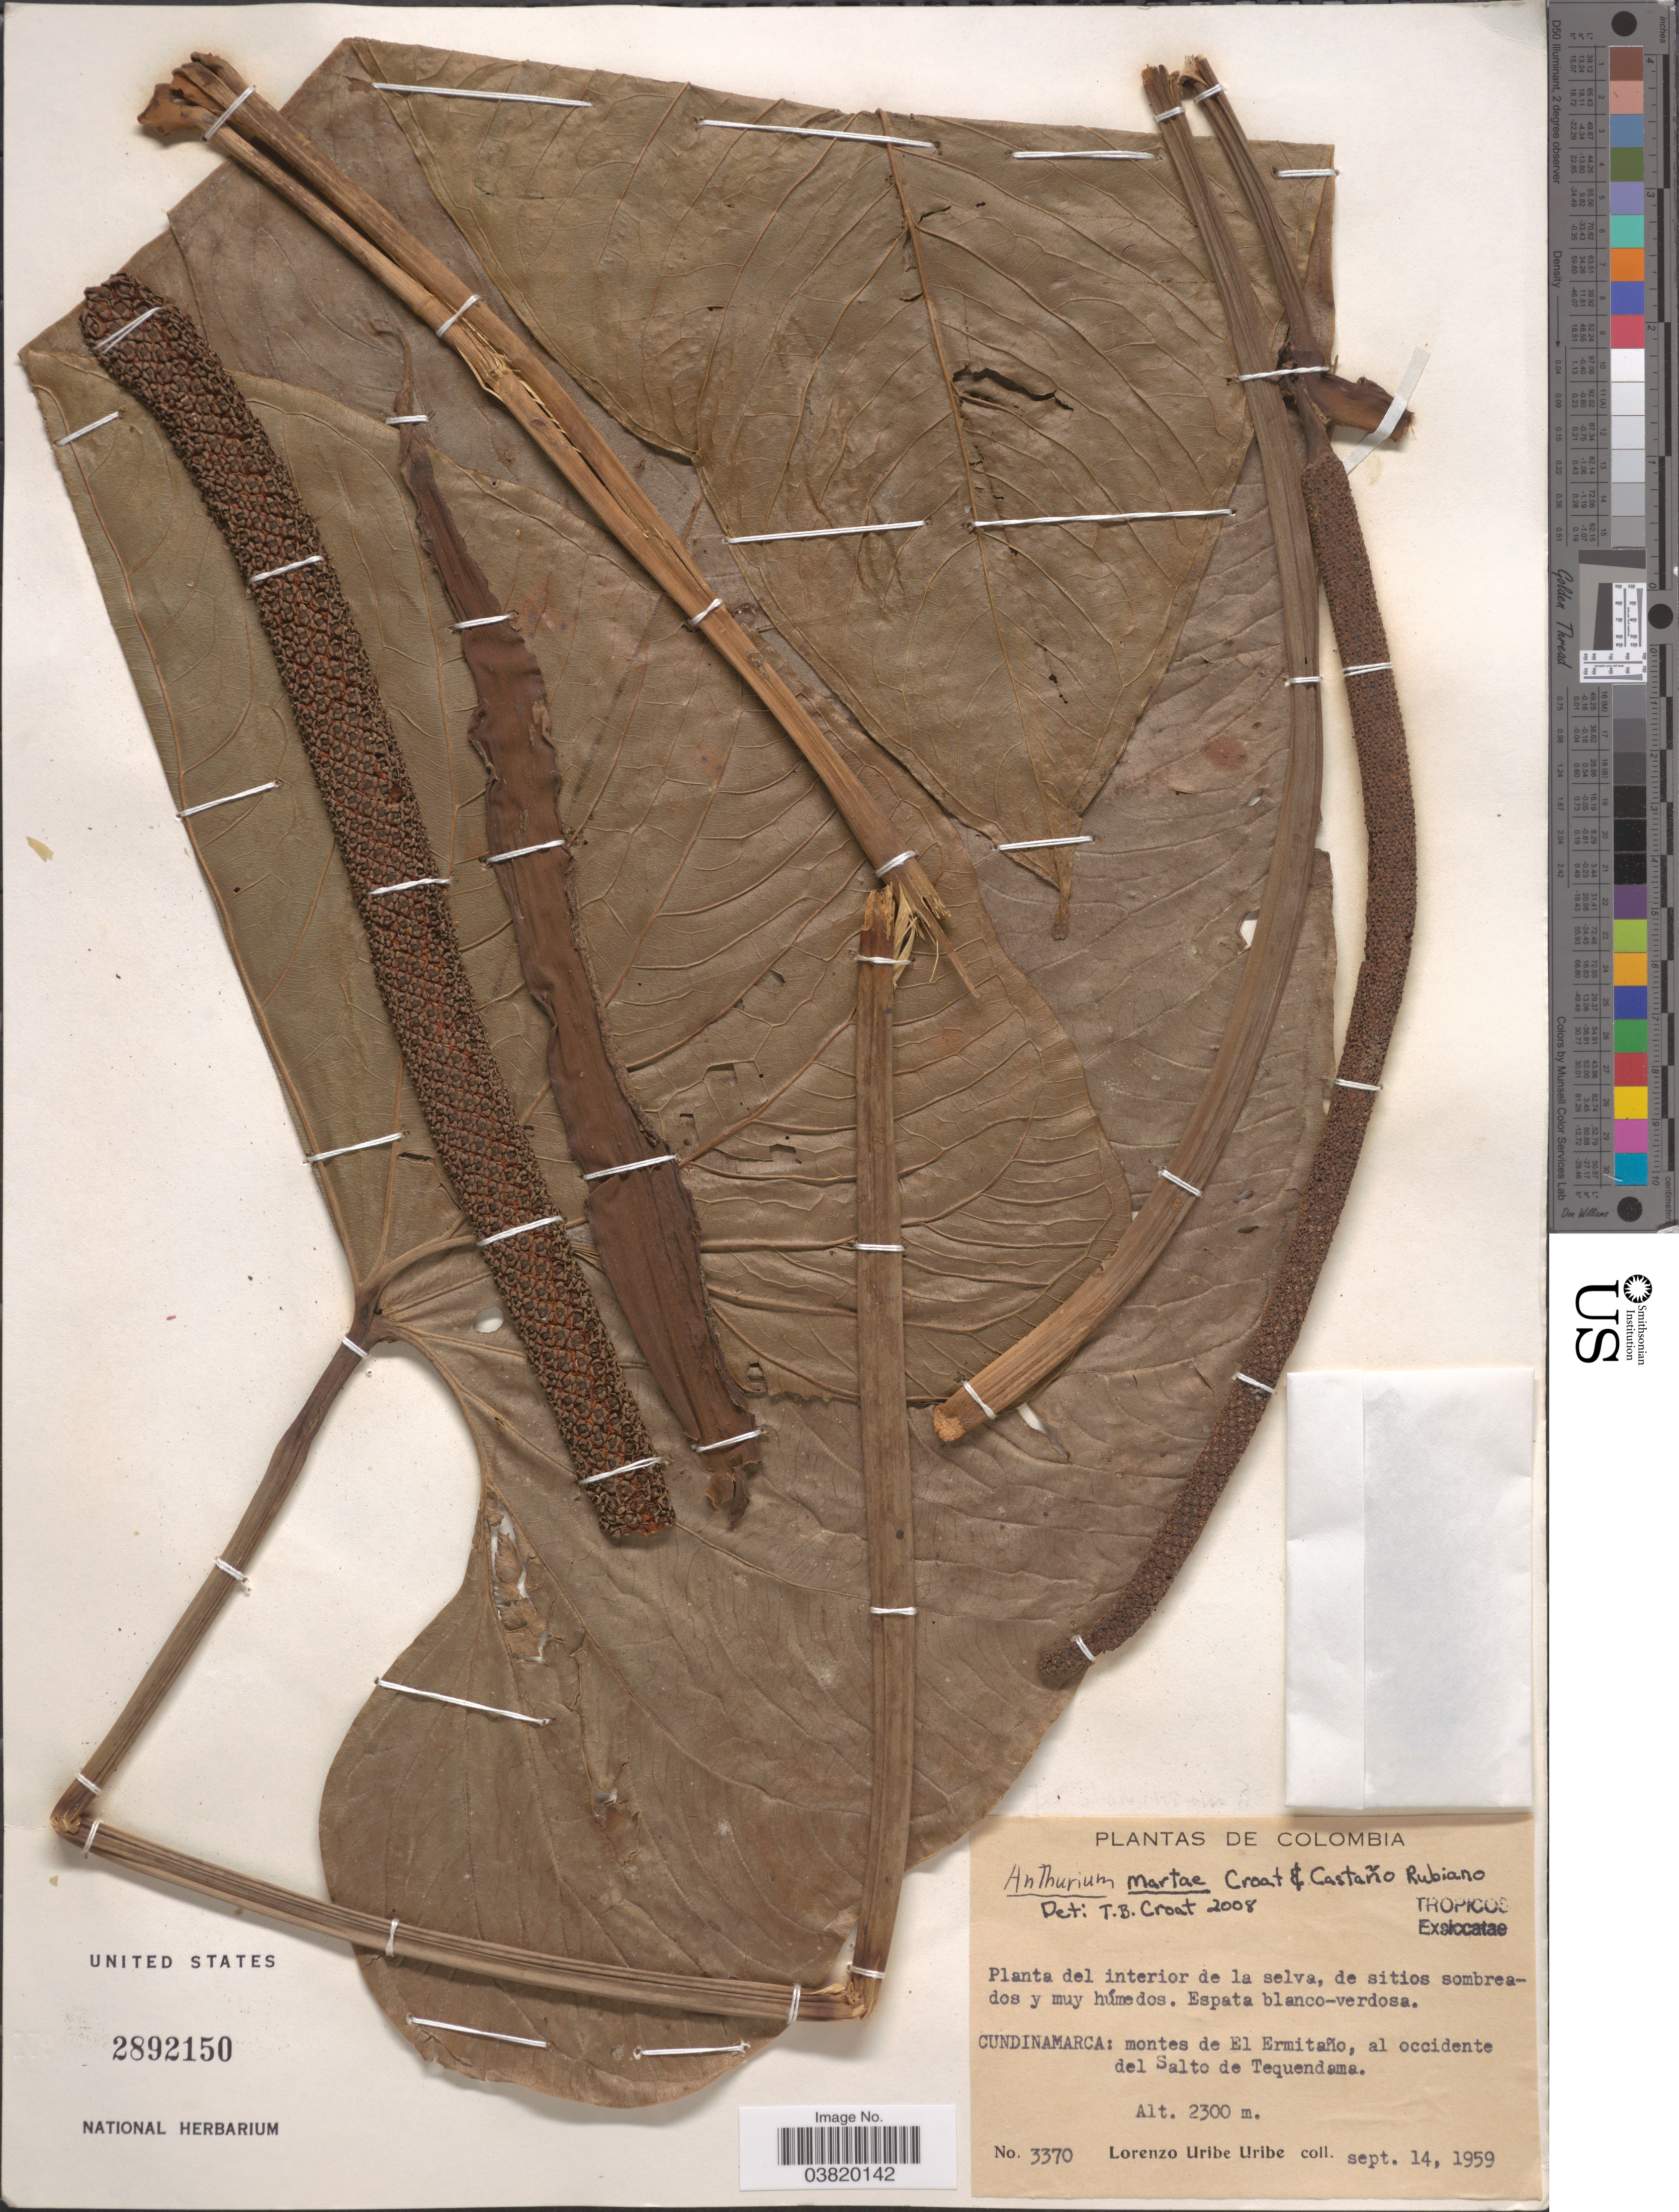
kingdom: Plantae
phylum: Tracheophyta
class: Liliopsida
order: Alismatales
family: Araceae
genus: Anthurium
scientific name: Anthurium martae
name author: Croat & Castaño-Rub.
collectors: L. Uribe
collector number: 3370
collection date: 1959-09-14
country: Colombia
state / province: Cundinamarca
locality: Montes de El Ermitaño, al occidente del Salto de Tequendame.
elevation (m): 2300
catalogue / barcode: US 2892150